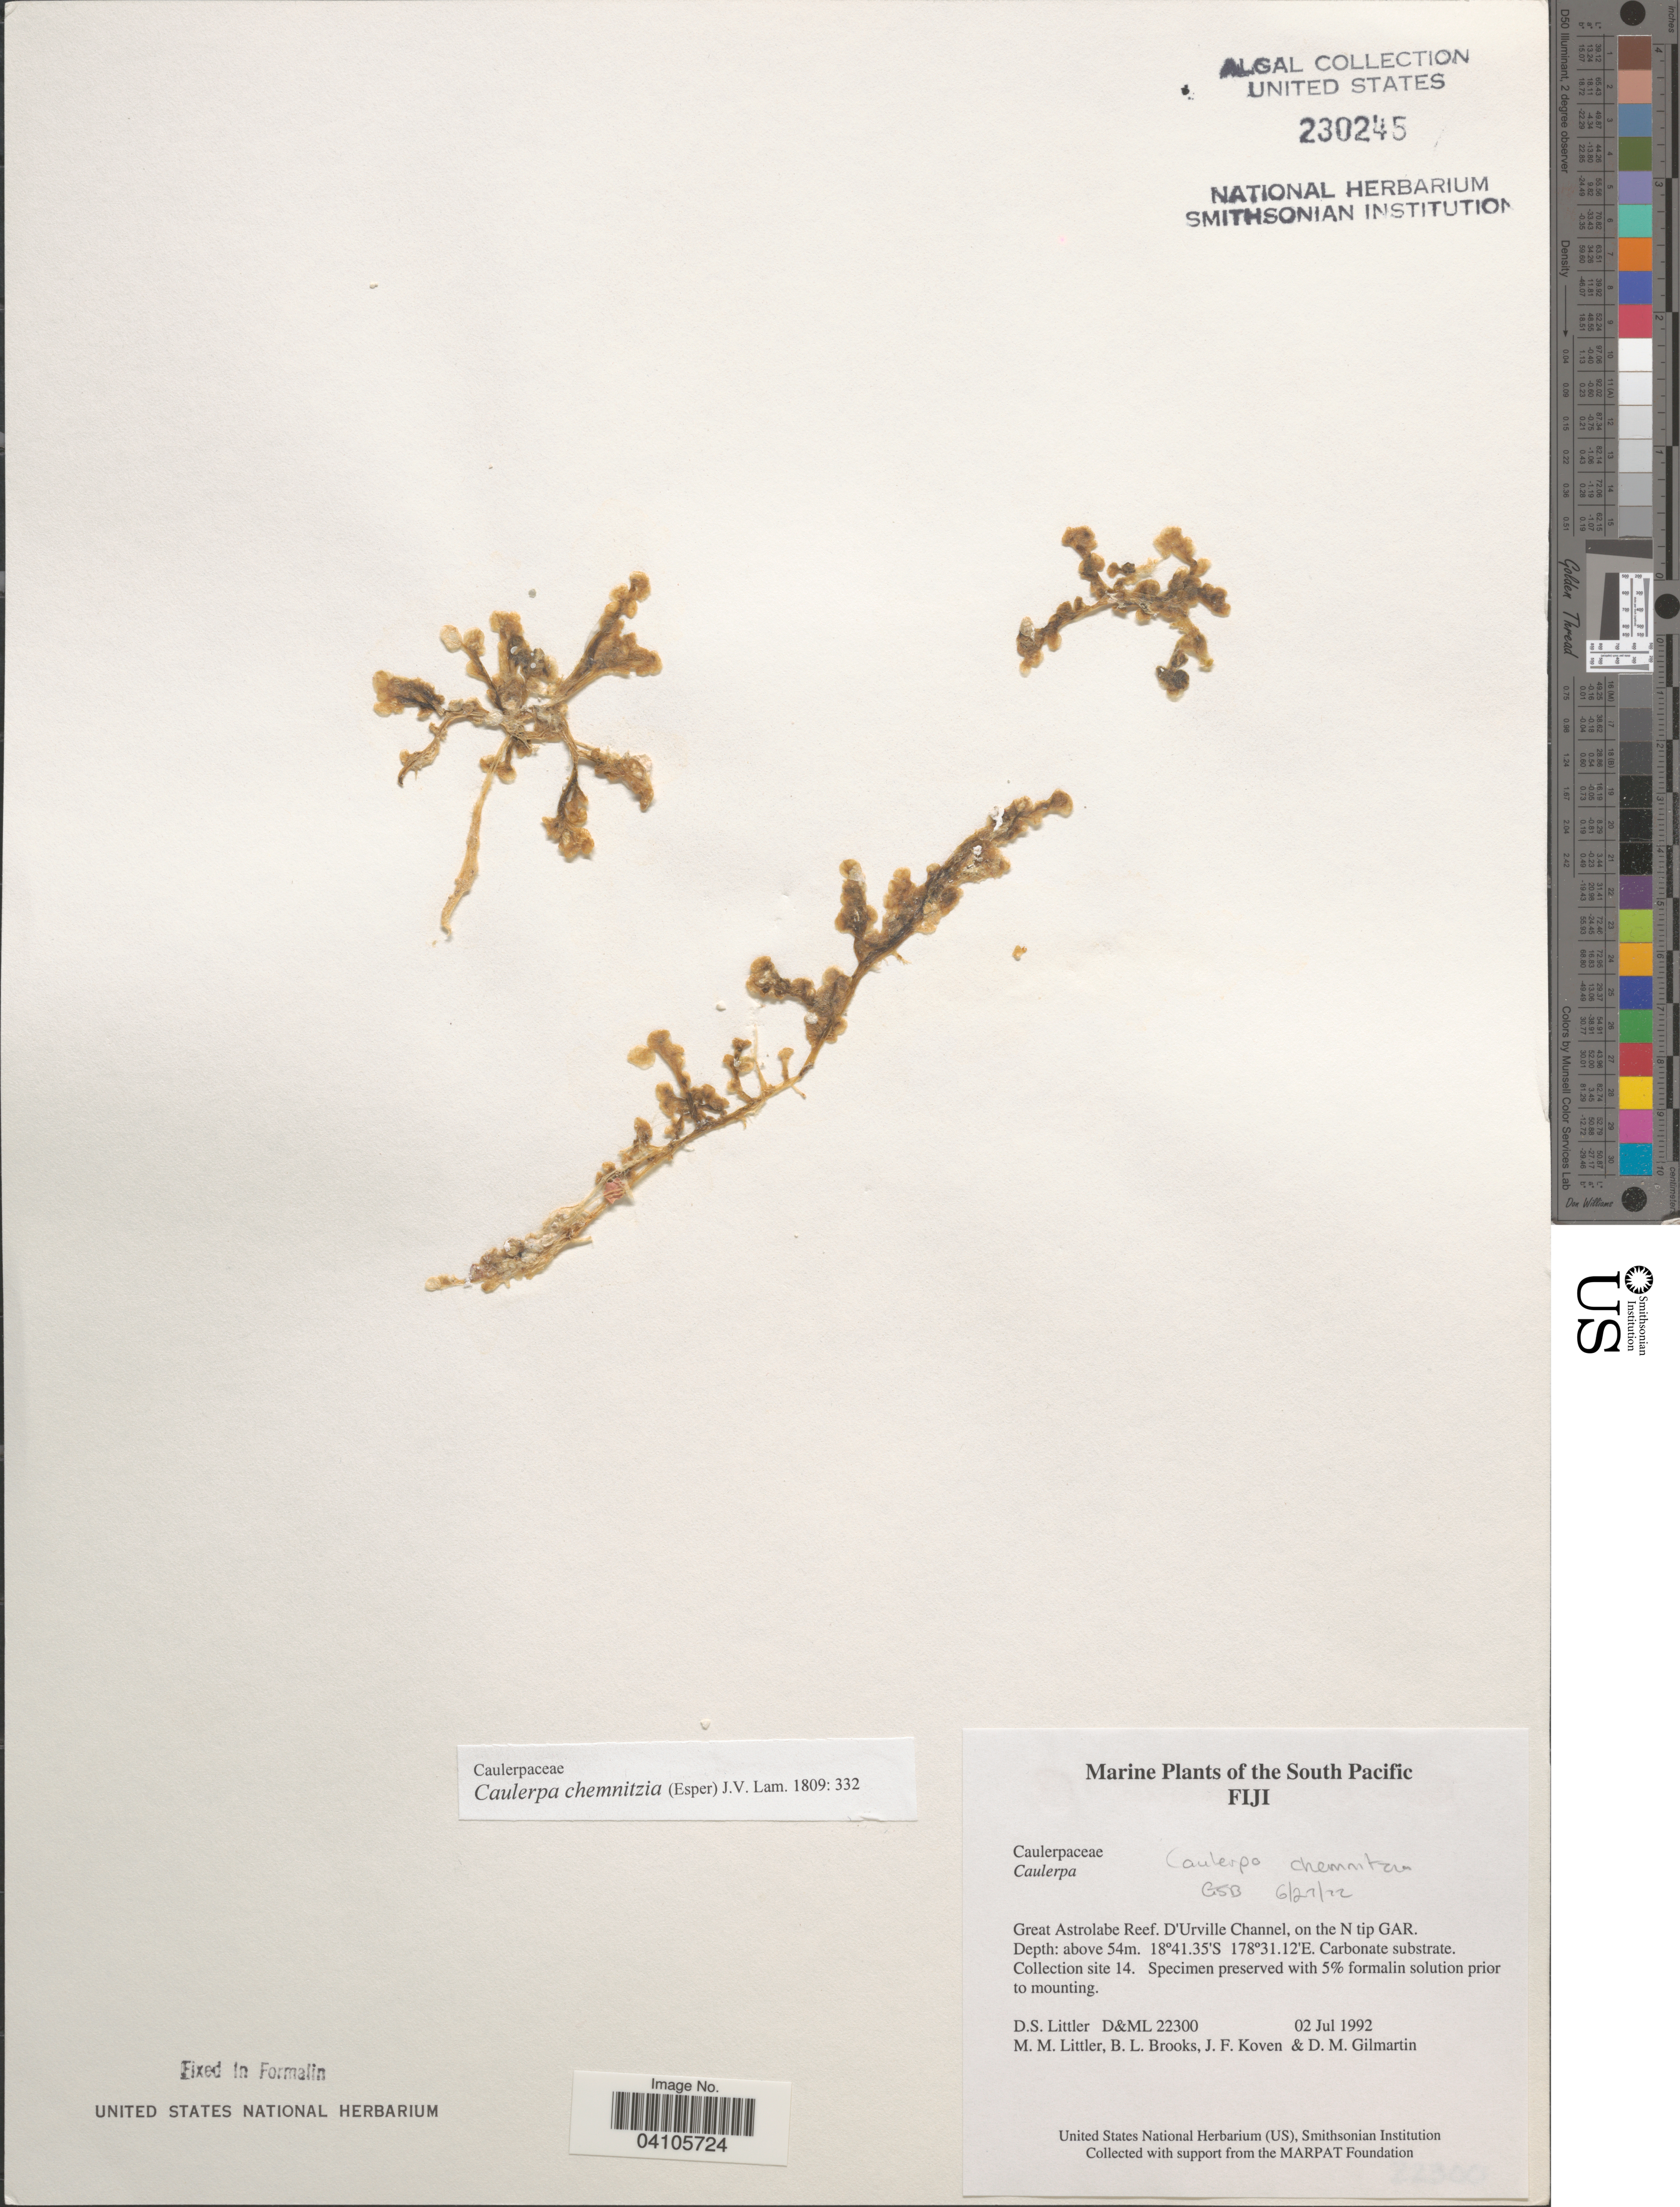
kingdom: Plantae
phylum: Chlorophyta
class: Ulvophyceae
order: Bryopsidales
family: Caulerpaceae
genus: Caulerpa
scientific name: Caulerpa chemnitzia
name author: (Esper) J.V.Lamouroux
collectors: D. S. Littler, B. Brooks, J. Koven & D. Gilmartin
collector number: D&ML 22300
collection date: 1992-07-02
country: Fiji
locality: The South Pacific. Great Astrolabe Reef. D'Urville Channel, on the N tip GAR. Site 14.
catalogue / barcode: US 230245